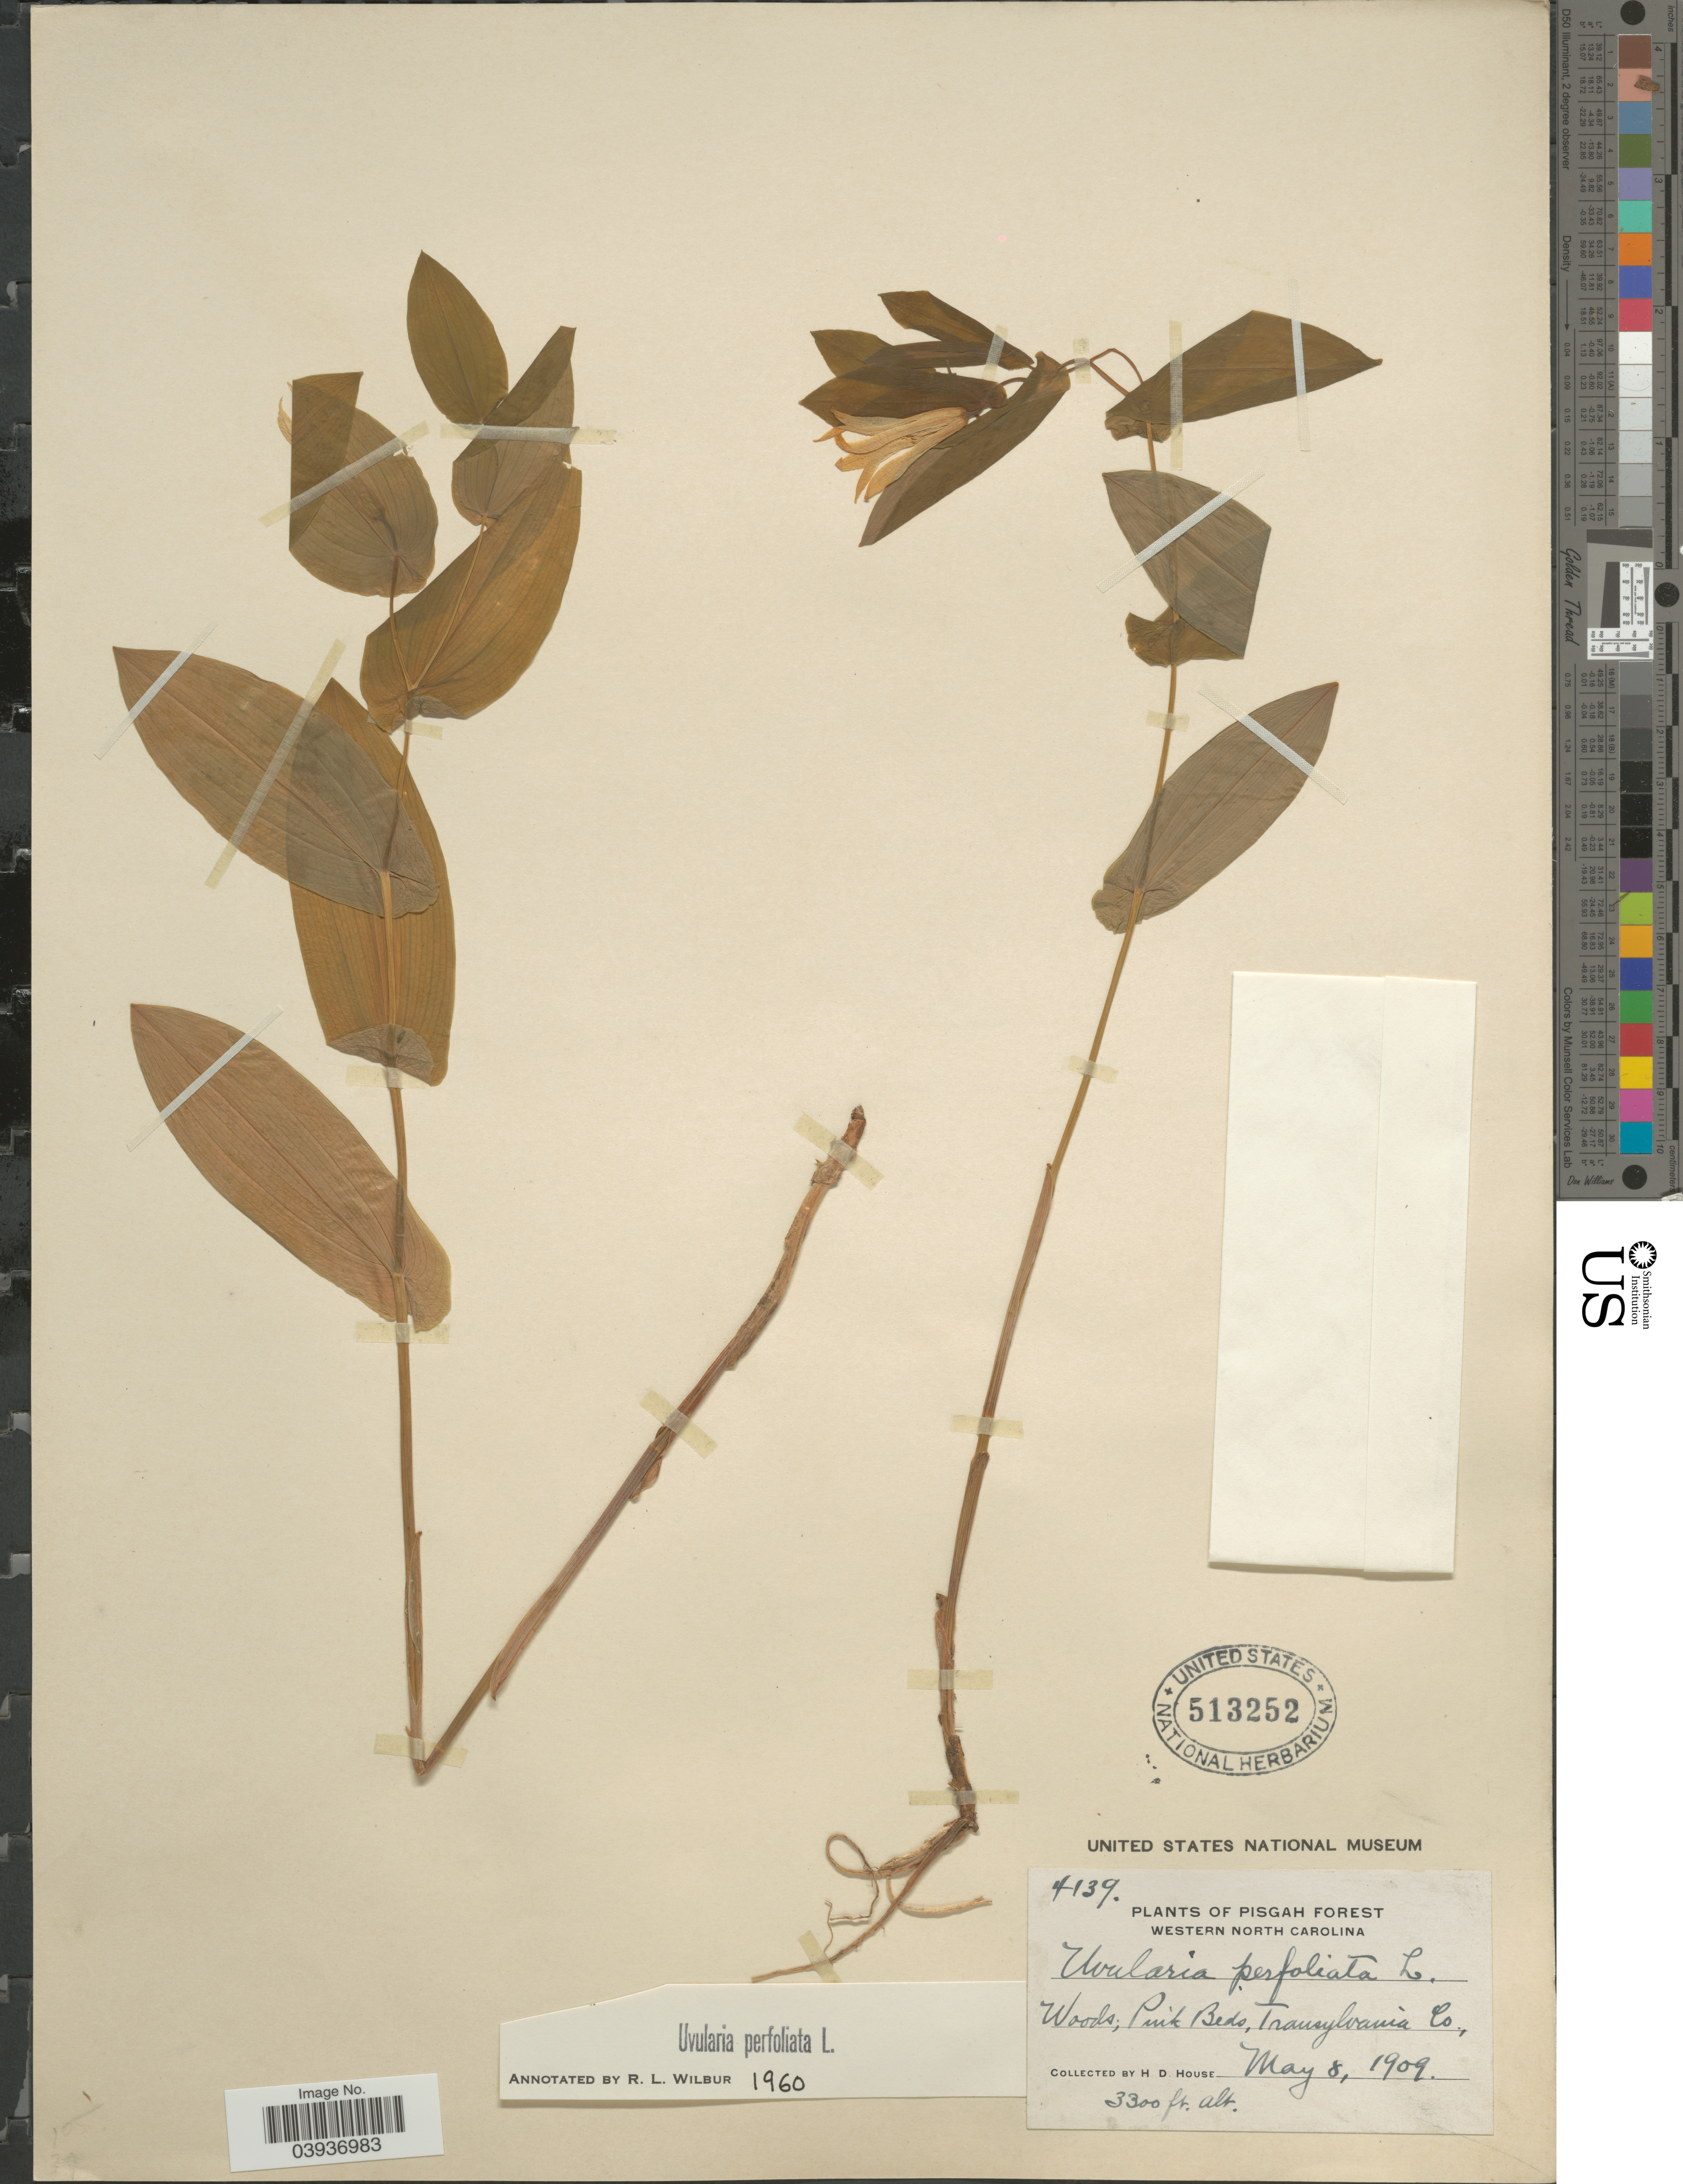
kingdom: Plantae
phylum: Tracheophyta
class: Liliopsida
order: Liliales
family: Colchicaceae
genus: Uvularia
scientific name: Uvularia perfoliata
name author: L.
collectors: H. D. House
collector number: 4139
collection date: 1909-05-08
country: United States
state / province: North Carolina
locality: Pisgah Forest. Western North Carolina. Pink Beds, Transylvania Co.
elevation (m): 1006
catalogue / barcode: US 513252